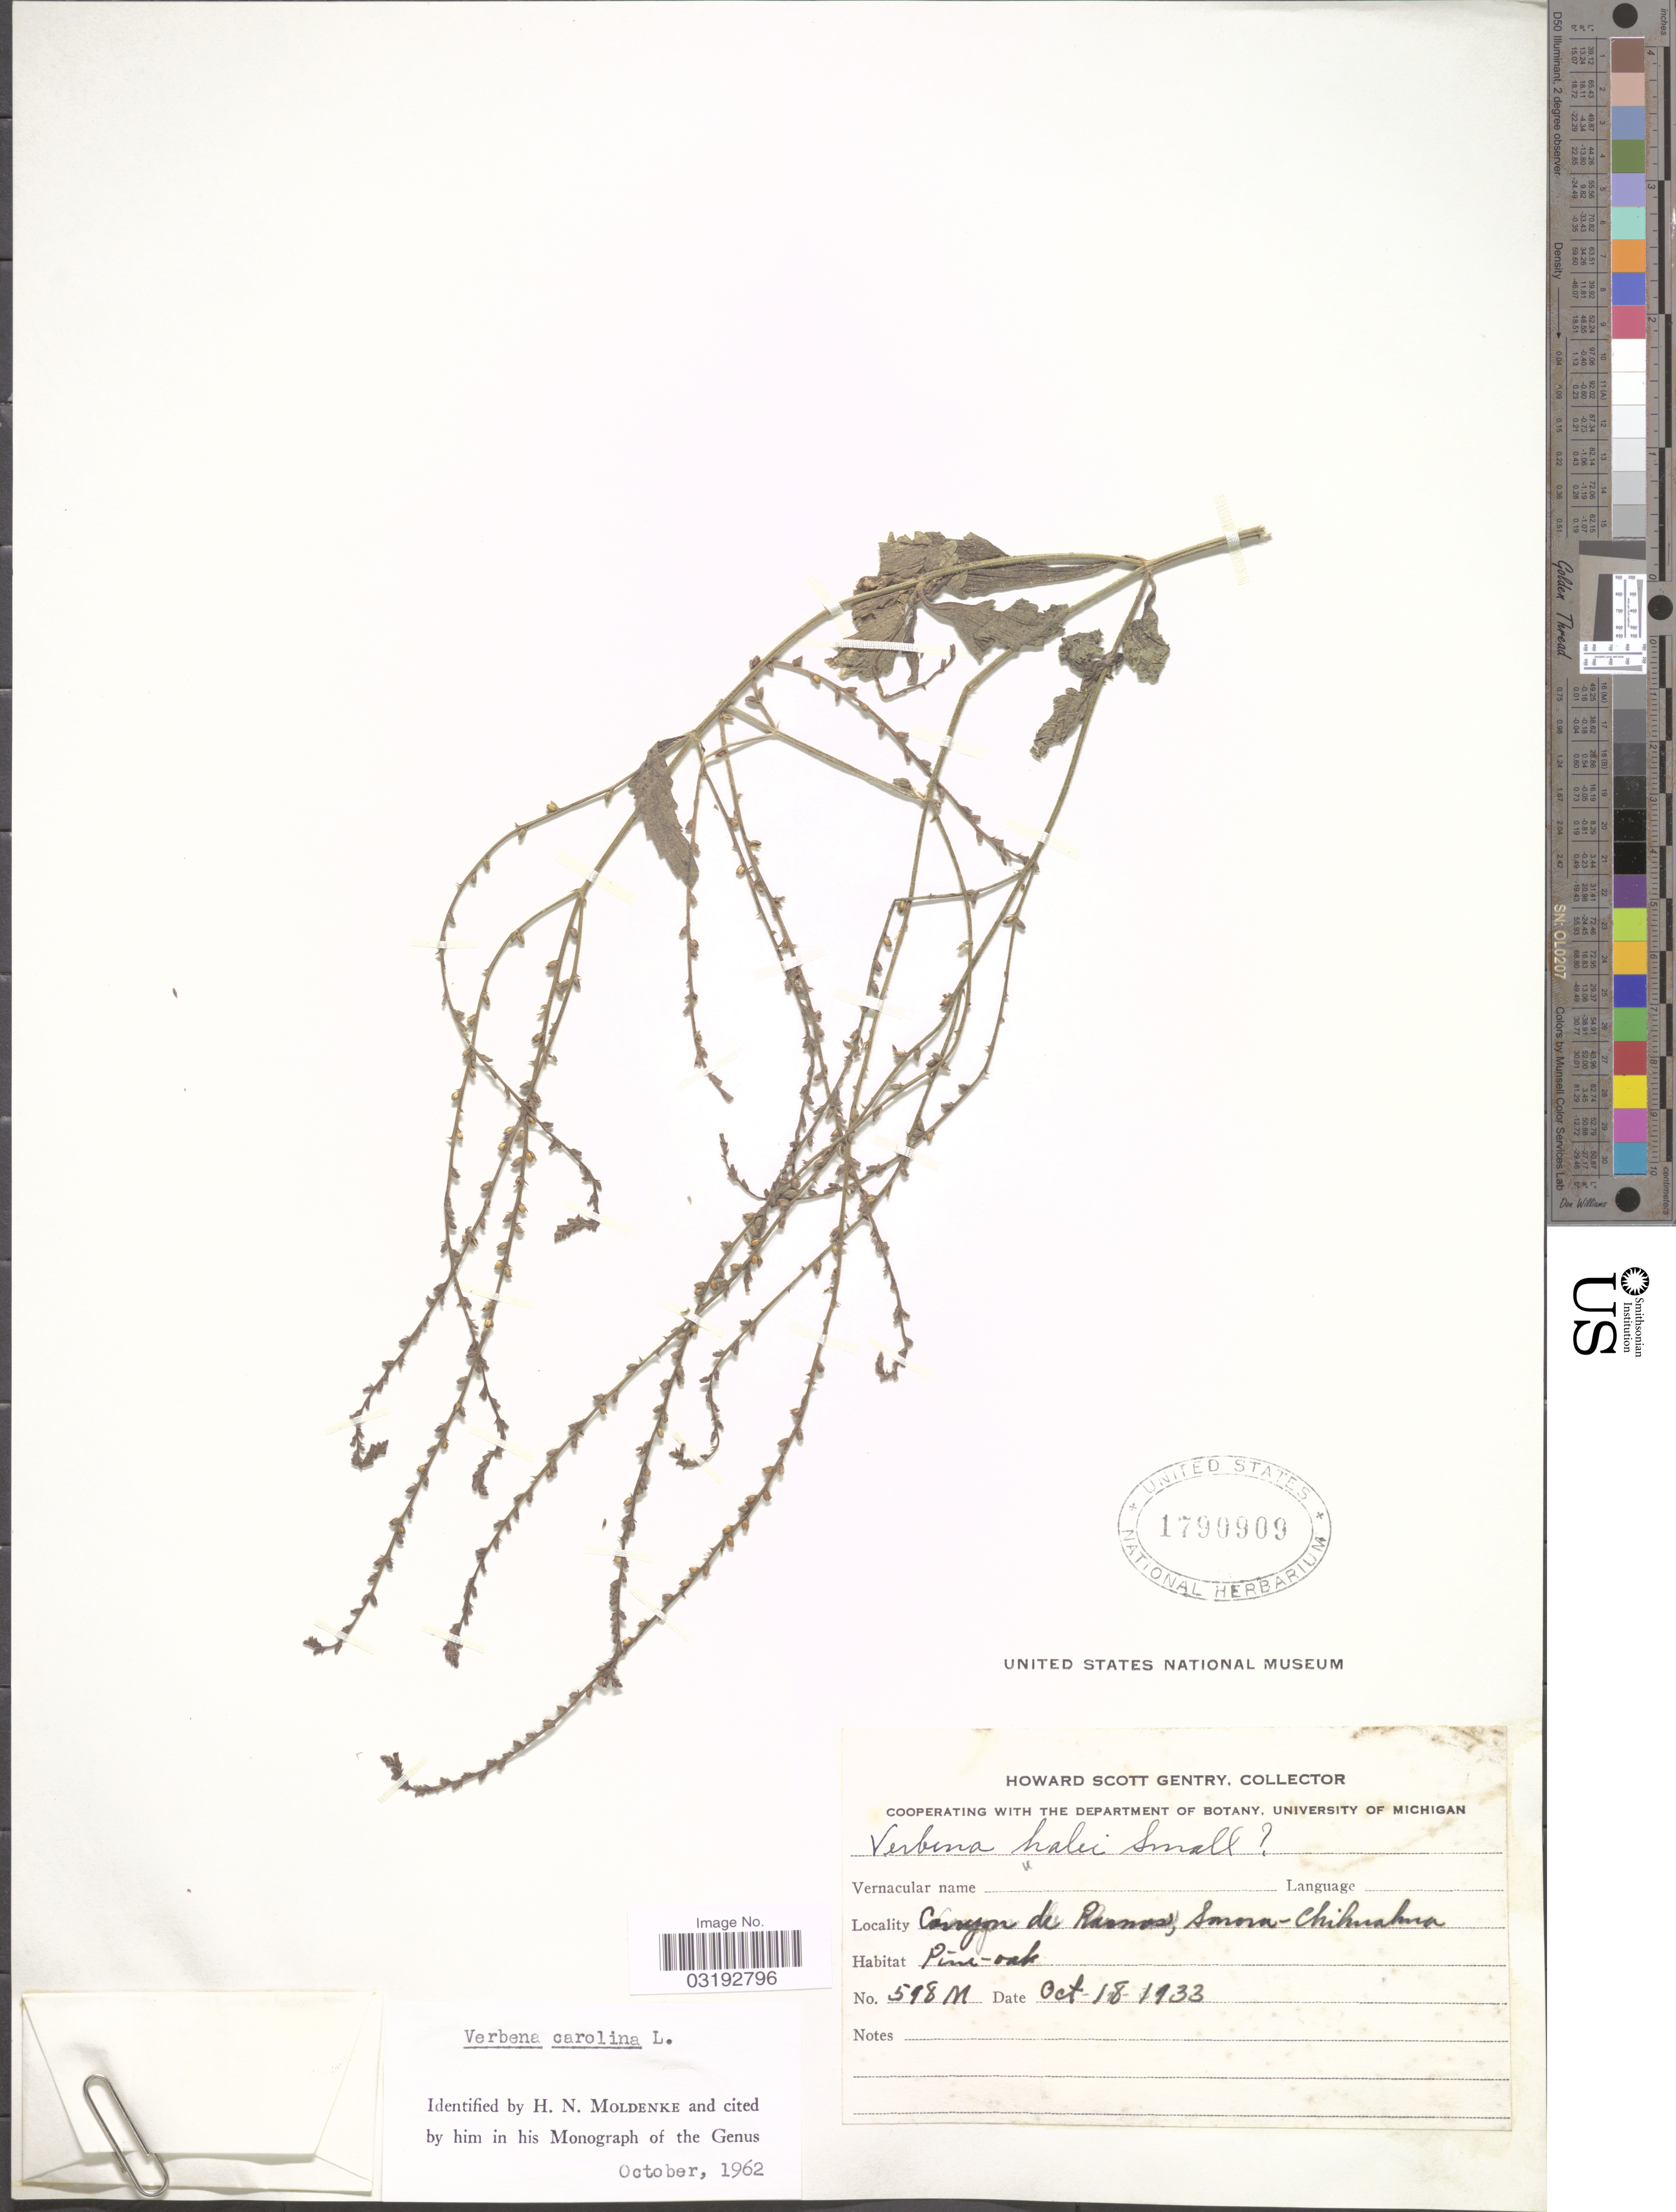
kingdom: Plantae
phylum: Tracheophyta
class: Magnoliopsida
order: Lamiales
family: Verbenaceae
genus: Verbena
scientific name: Verbena carolina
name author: L.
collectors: H. S. Gentry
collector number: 598M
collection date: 1933-10-18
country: Mexico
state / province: Chihuahua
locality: Canyon de Ramos [interpreted], Sonora - Chihuahua.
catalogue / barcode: US 1790909